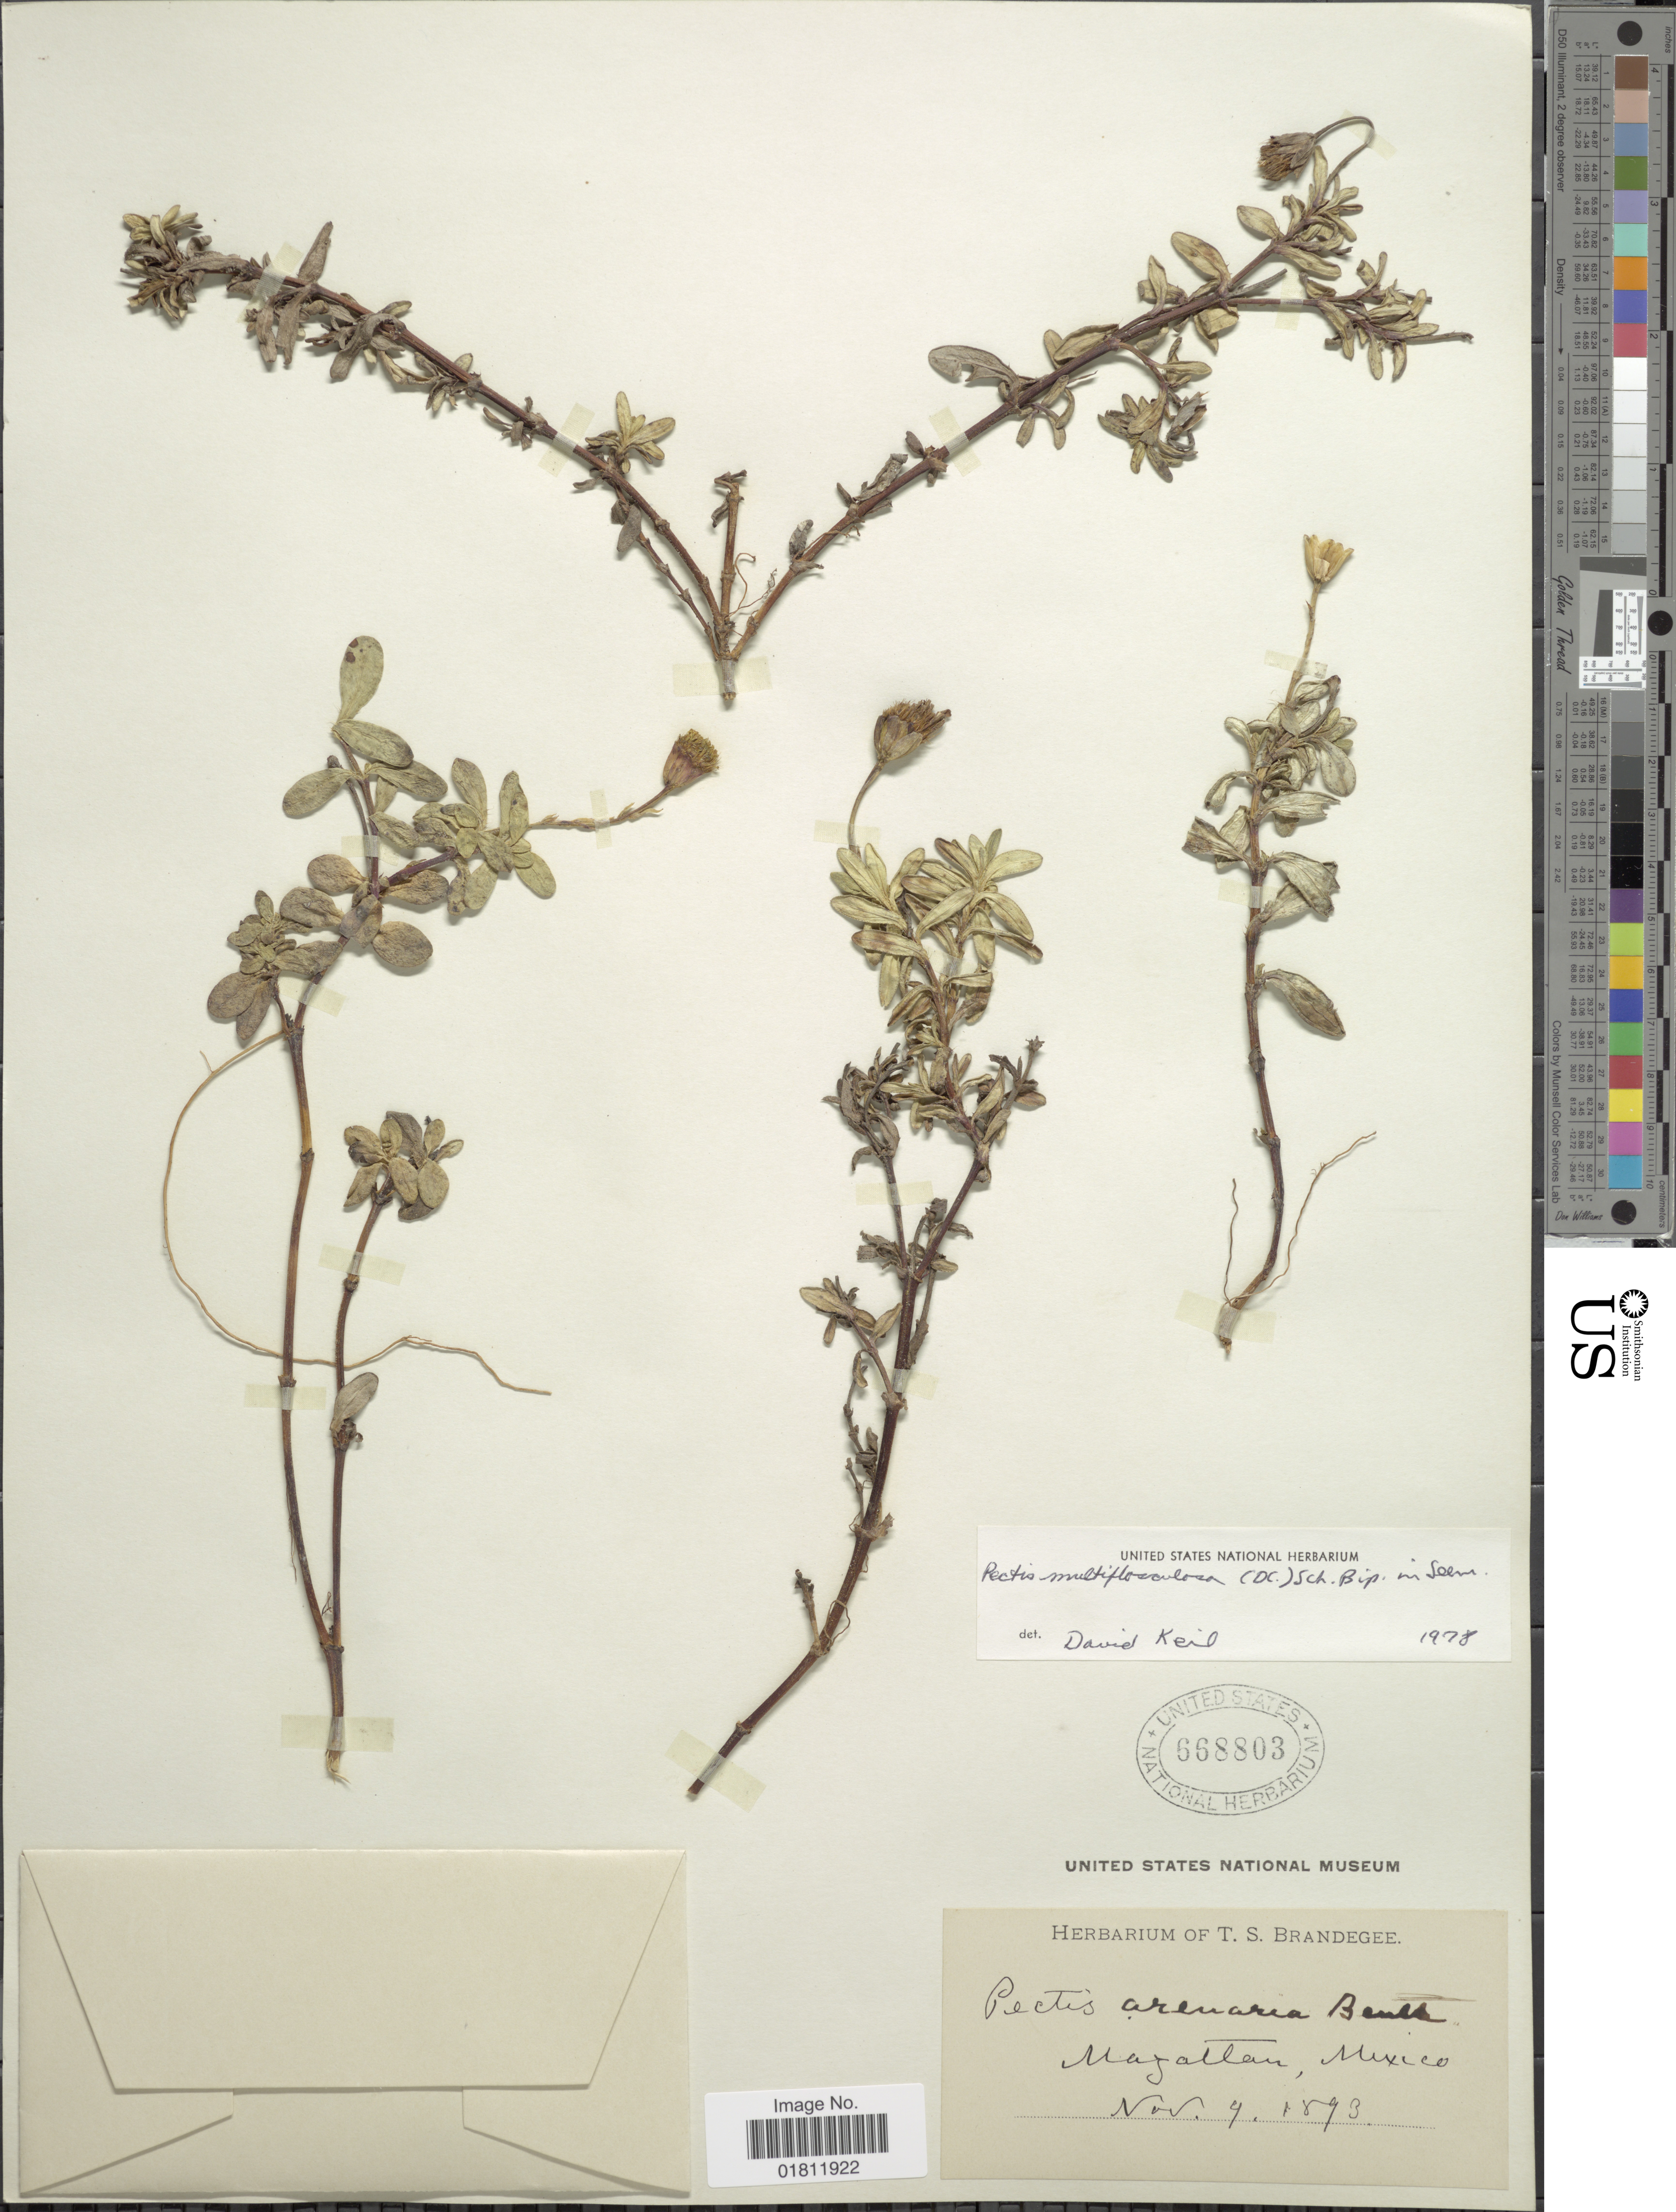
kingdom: Plantae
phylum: Tracheophyta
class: Magnoliopsida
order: Asterales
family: Asteraceae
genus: Pectis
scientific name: Pectis multiflosculosa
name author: (DC.) Sch. Bip.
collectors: ex herb. of T. S. Brandegee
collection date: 1893-11-04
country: Mexico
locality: Mazatlan, Mexico.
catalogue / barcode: US 668803